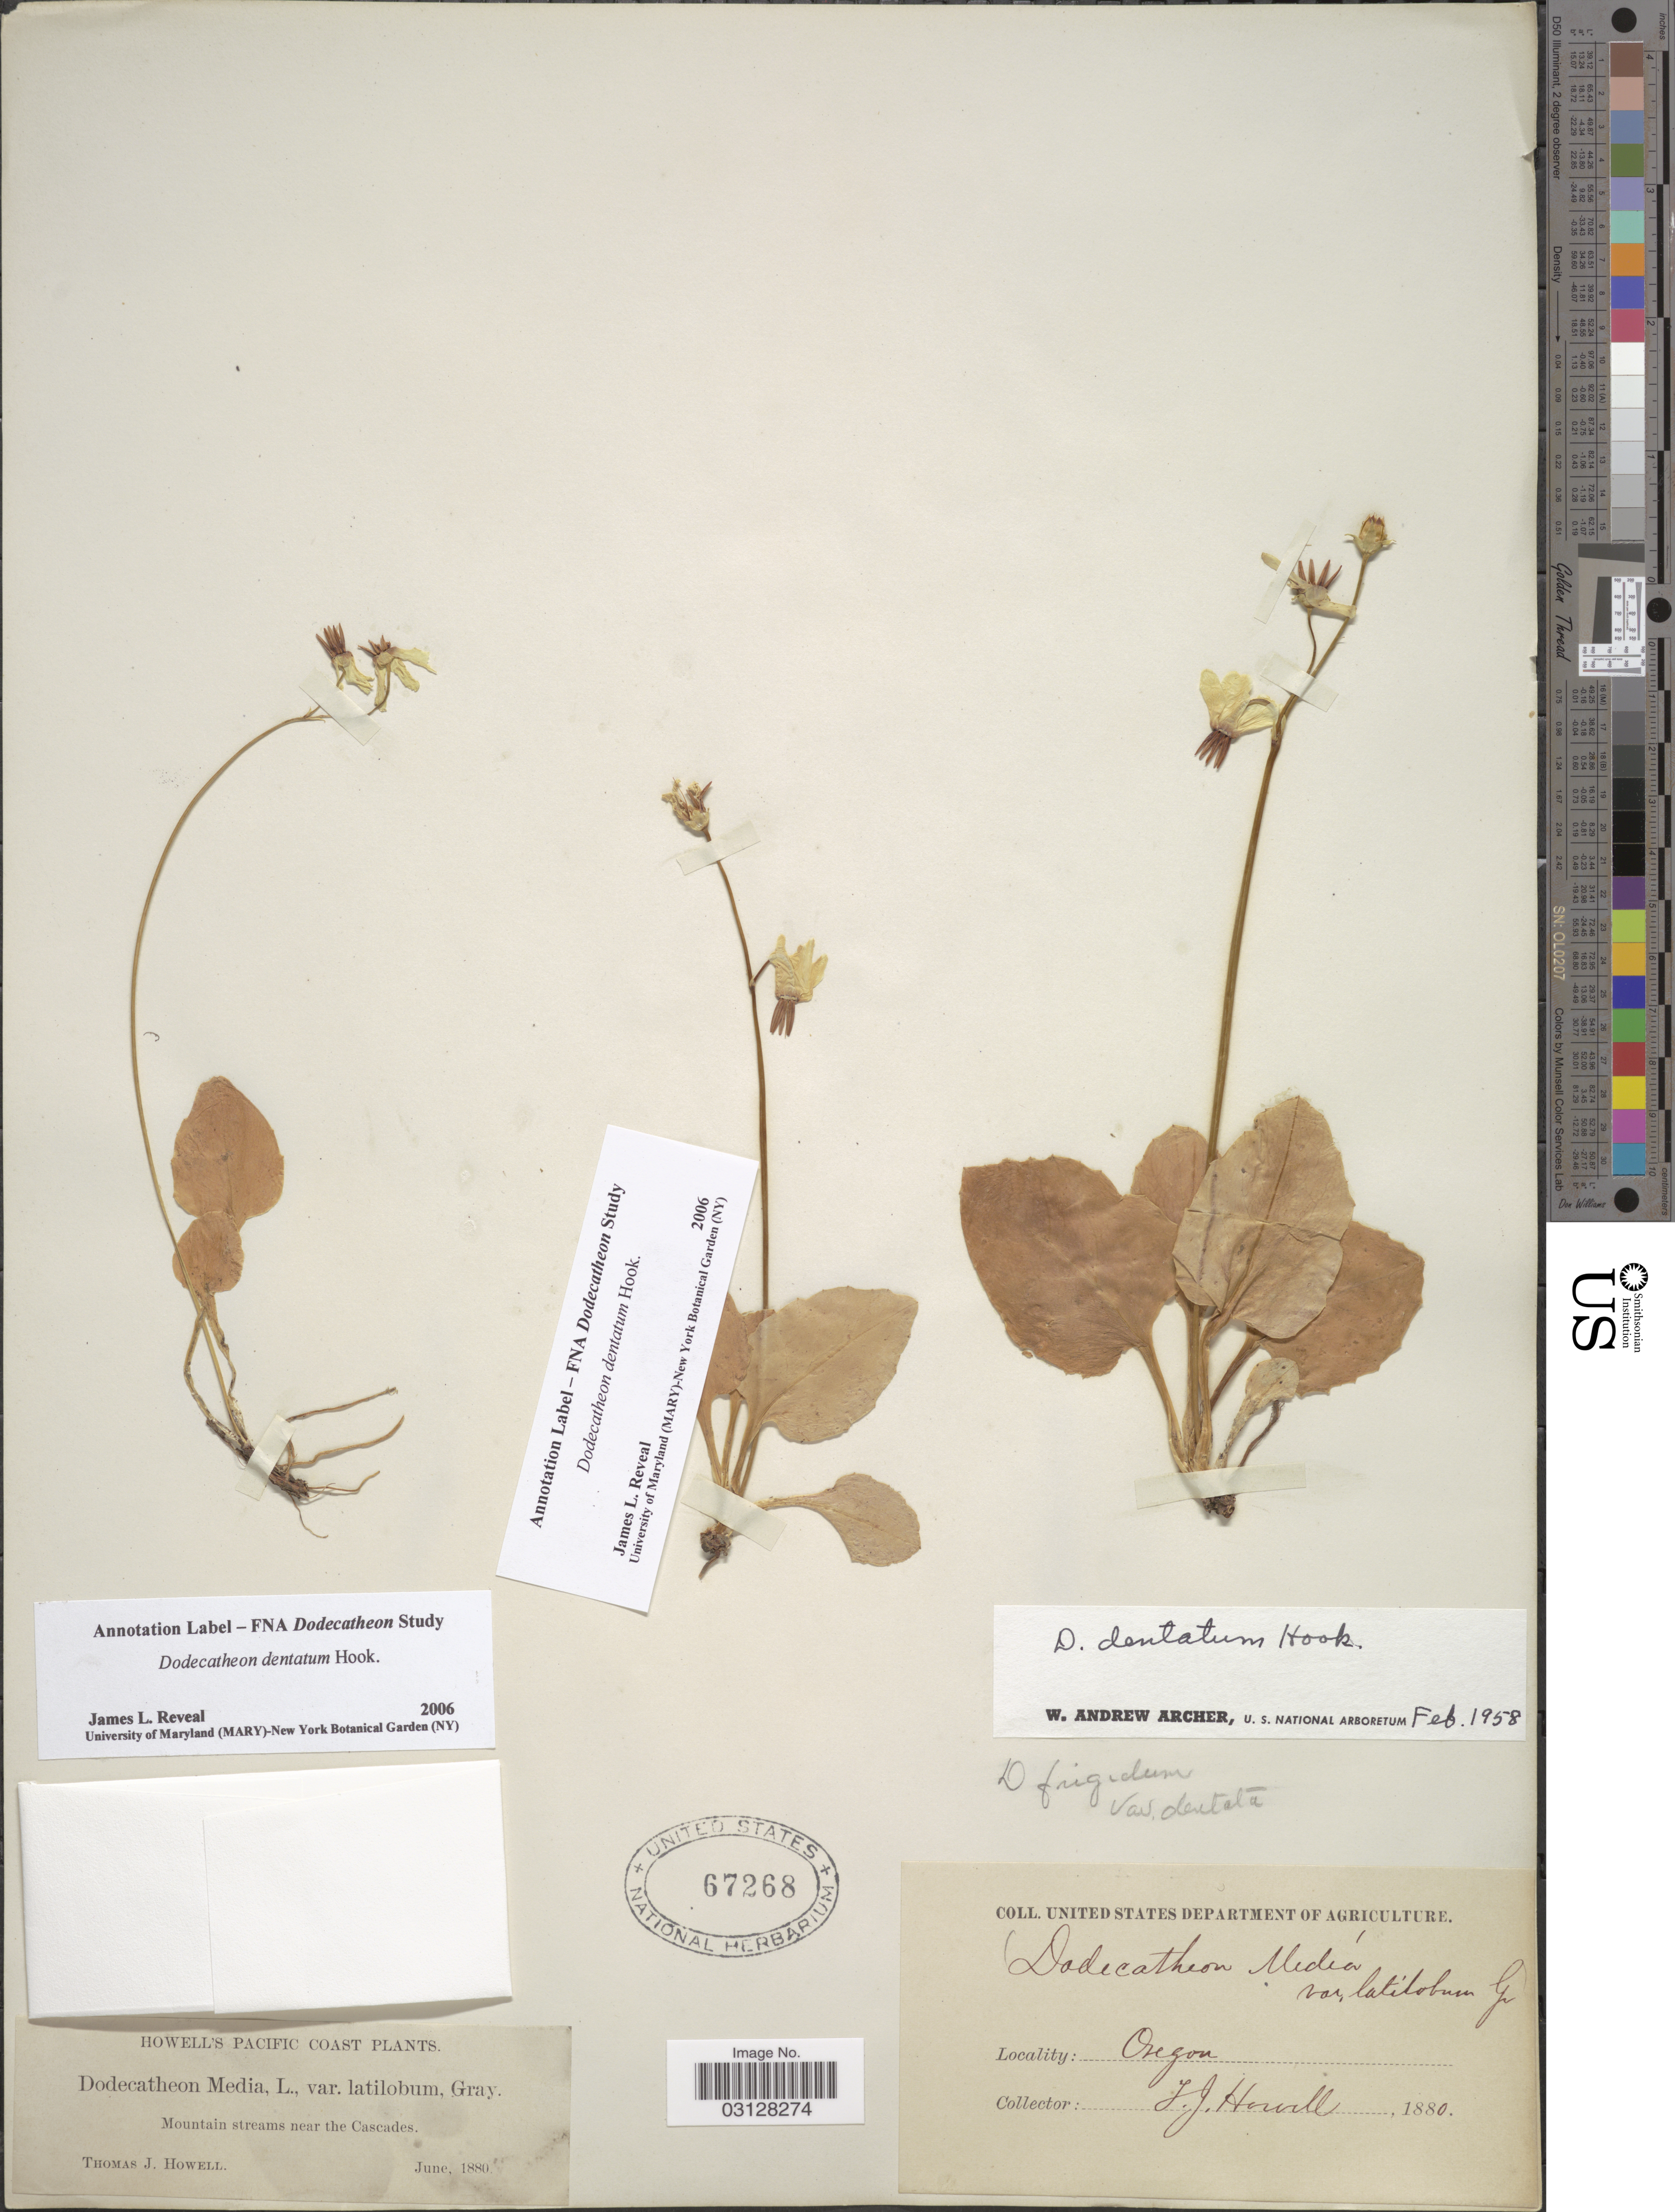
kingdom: Plantae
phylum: Tracheophyta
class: Magnoliopsida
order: Ericales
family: Primulaceae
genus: Dodecatheon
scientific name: Dodecatheon dentatum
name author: Hook.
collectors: T. J. Howell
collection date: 1880-06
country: United States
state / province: Oregon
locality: Pacific Coast. Mountain streams near the Cascades.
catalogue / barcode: US 67268